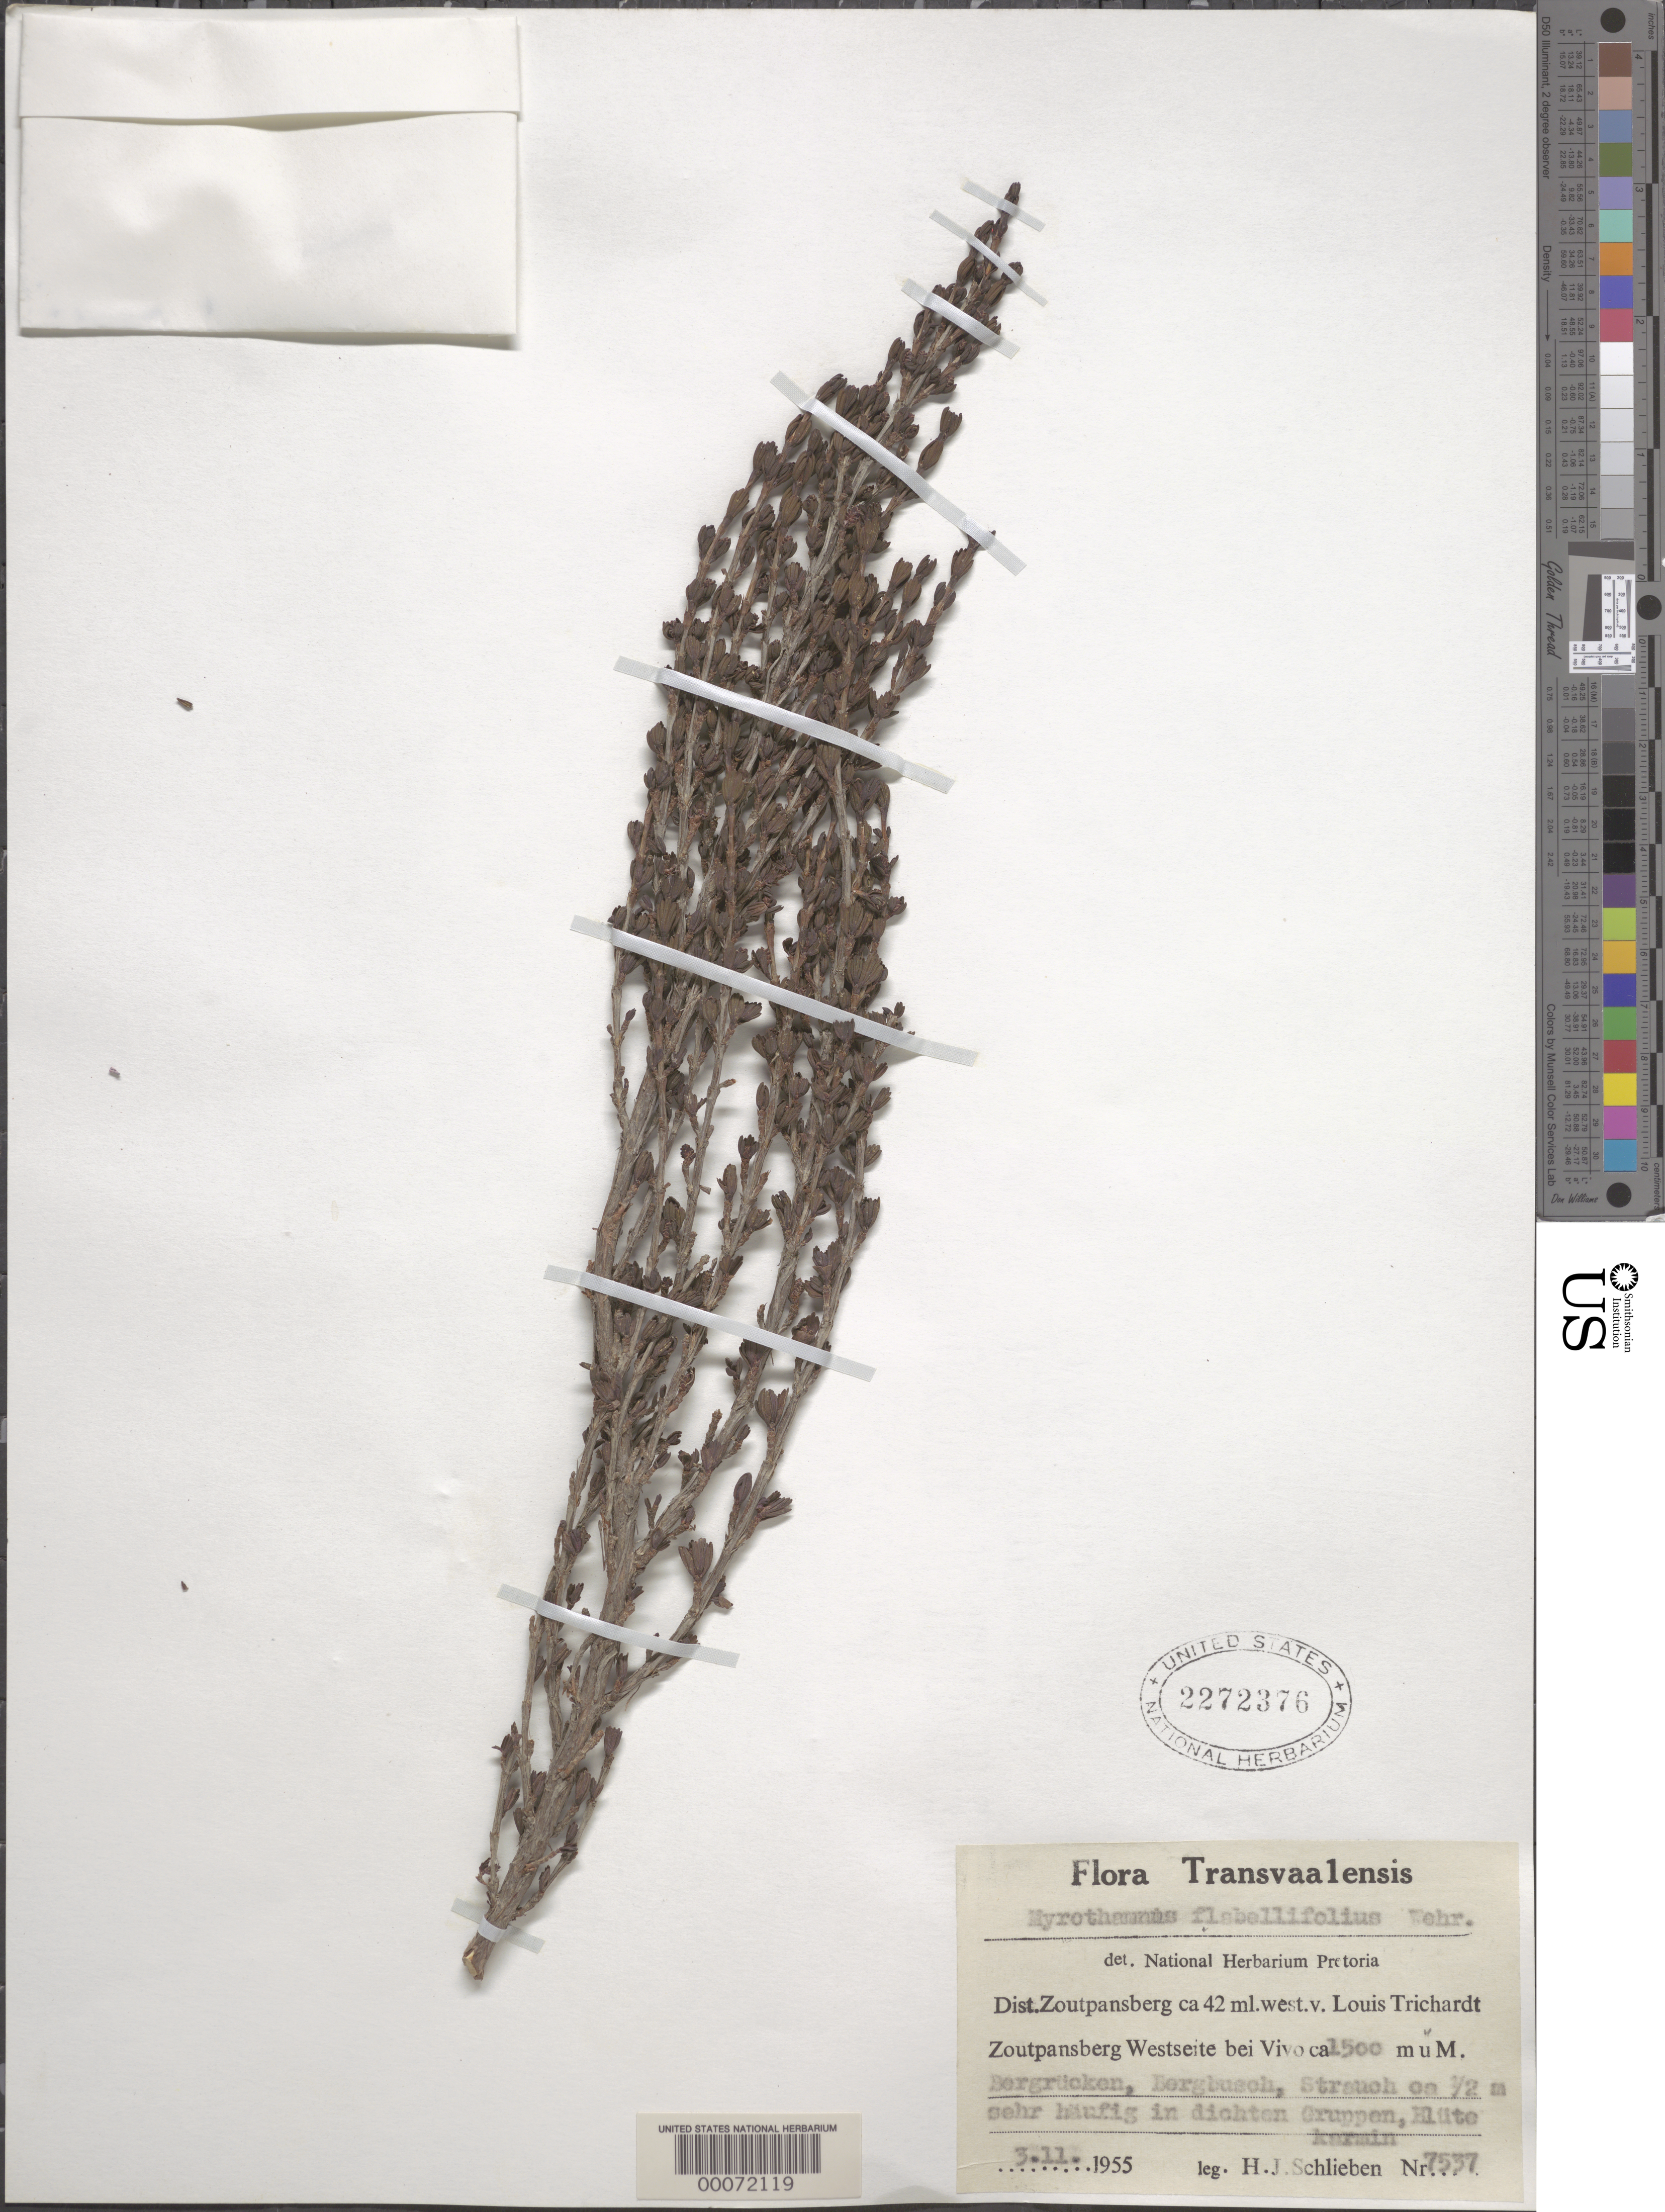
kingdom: Plantae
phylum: Tracheophyta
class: Magnoliopsida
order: Gunnerales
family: Myrothamnaceae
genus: Myrothamnus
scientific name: Myrothamnus flabellifolius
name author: Welw.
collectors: H. J. Schlieben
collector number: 7537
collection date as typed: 03 Nov 1955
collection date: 1955-11-03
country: South Africa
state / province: Limpopo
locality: Ca 42 mi w of louis trichardt. Zoutpansberg Dist. Transvaal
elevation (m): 1500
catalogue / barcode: US 2272376